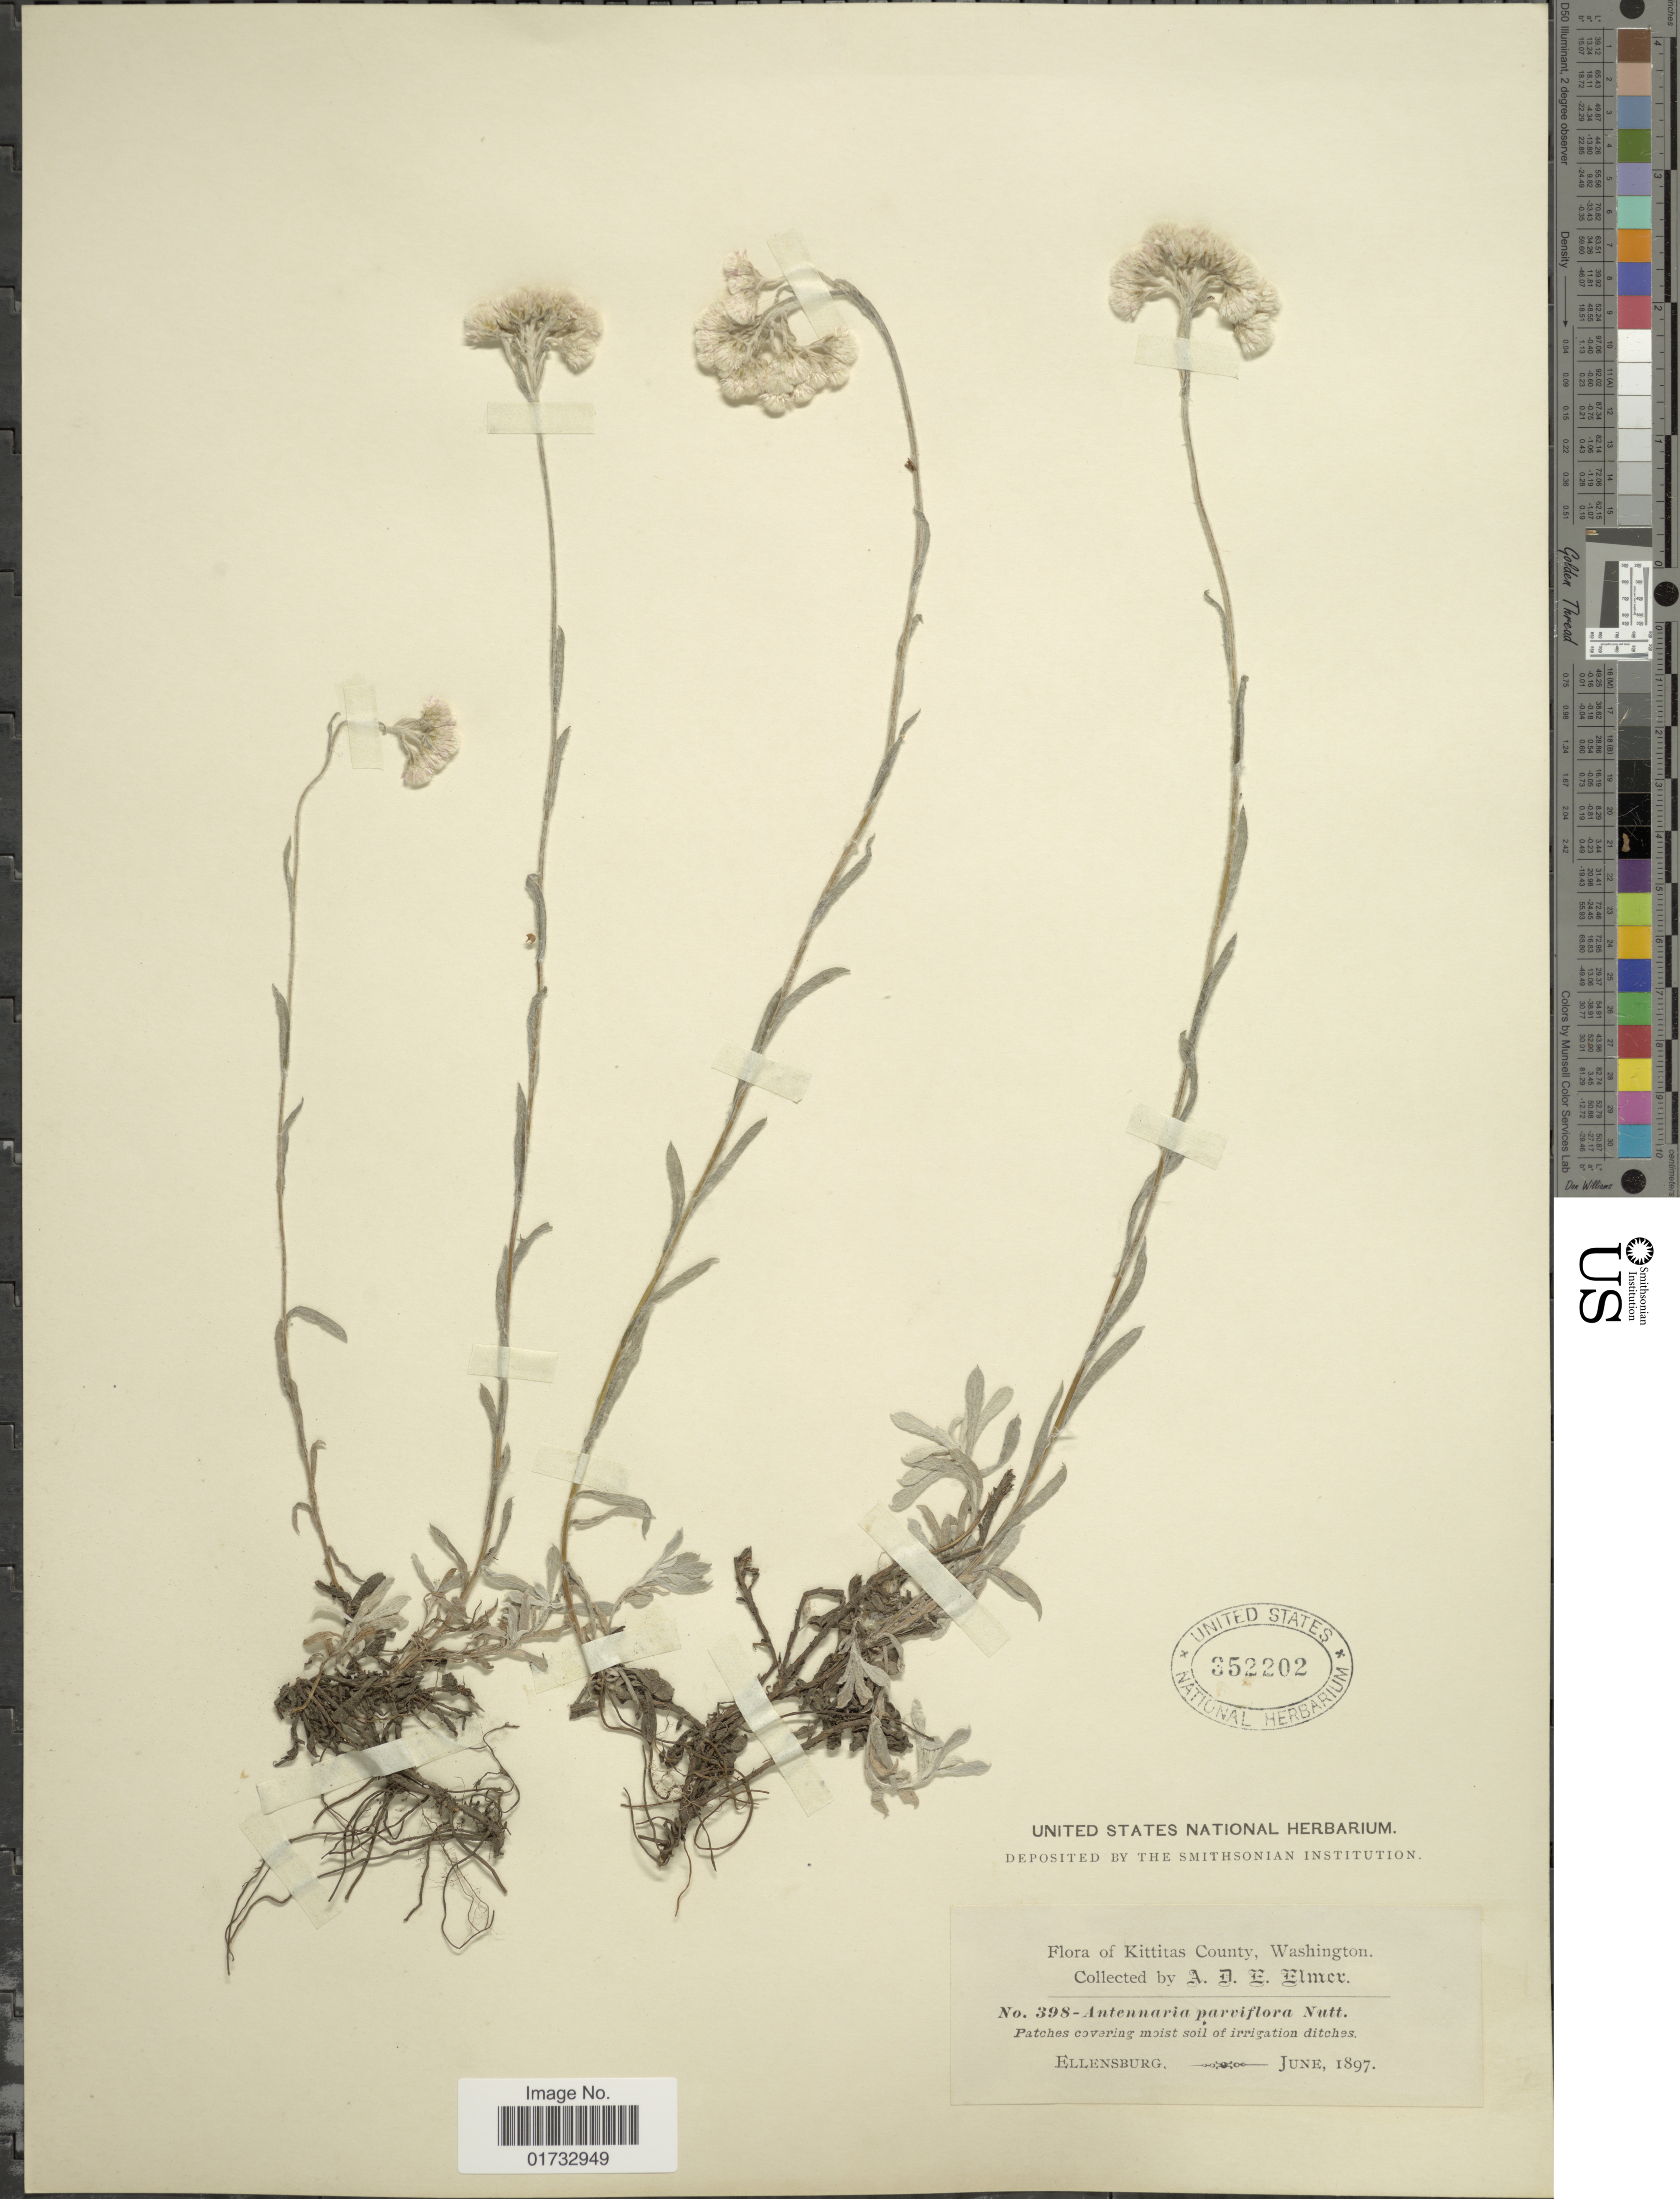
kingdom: Plantae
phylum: Tracheophyta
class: Magnoliopsida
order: Asterales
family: Asteraceae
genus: Antennaria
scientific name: Antennaria rosea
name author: Greene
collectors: A. D. E. Elmer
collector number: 398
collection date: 1897-06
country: United States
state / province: Washington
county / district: Kittitas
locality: Kittitas County, patches covering moist of irrigation ditches, Ellensburg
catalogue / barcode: US 352202